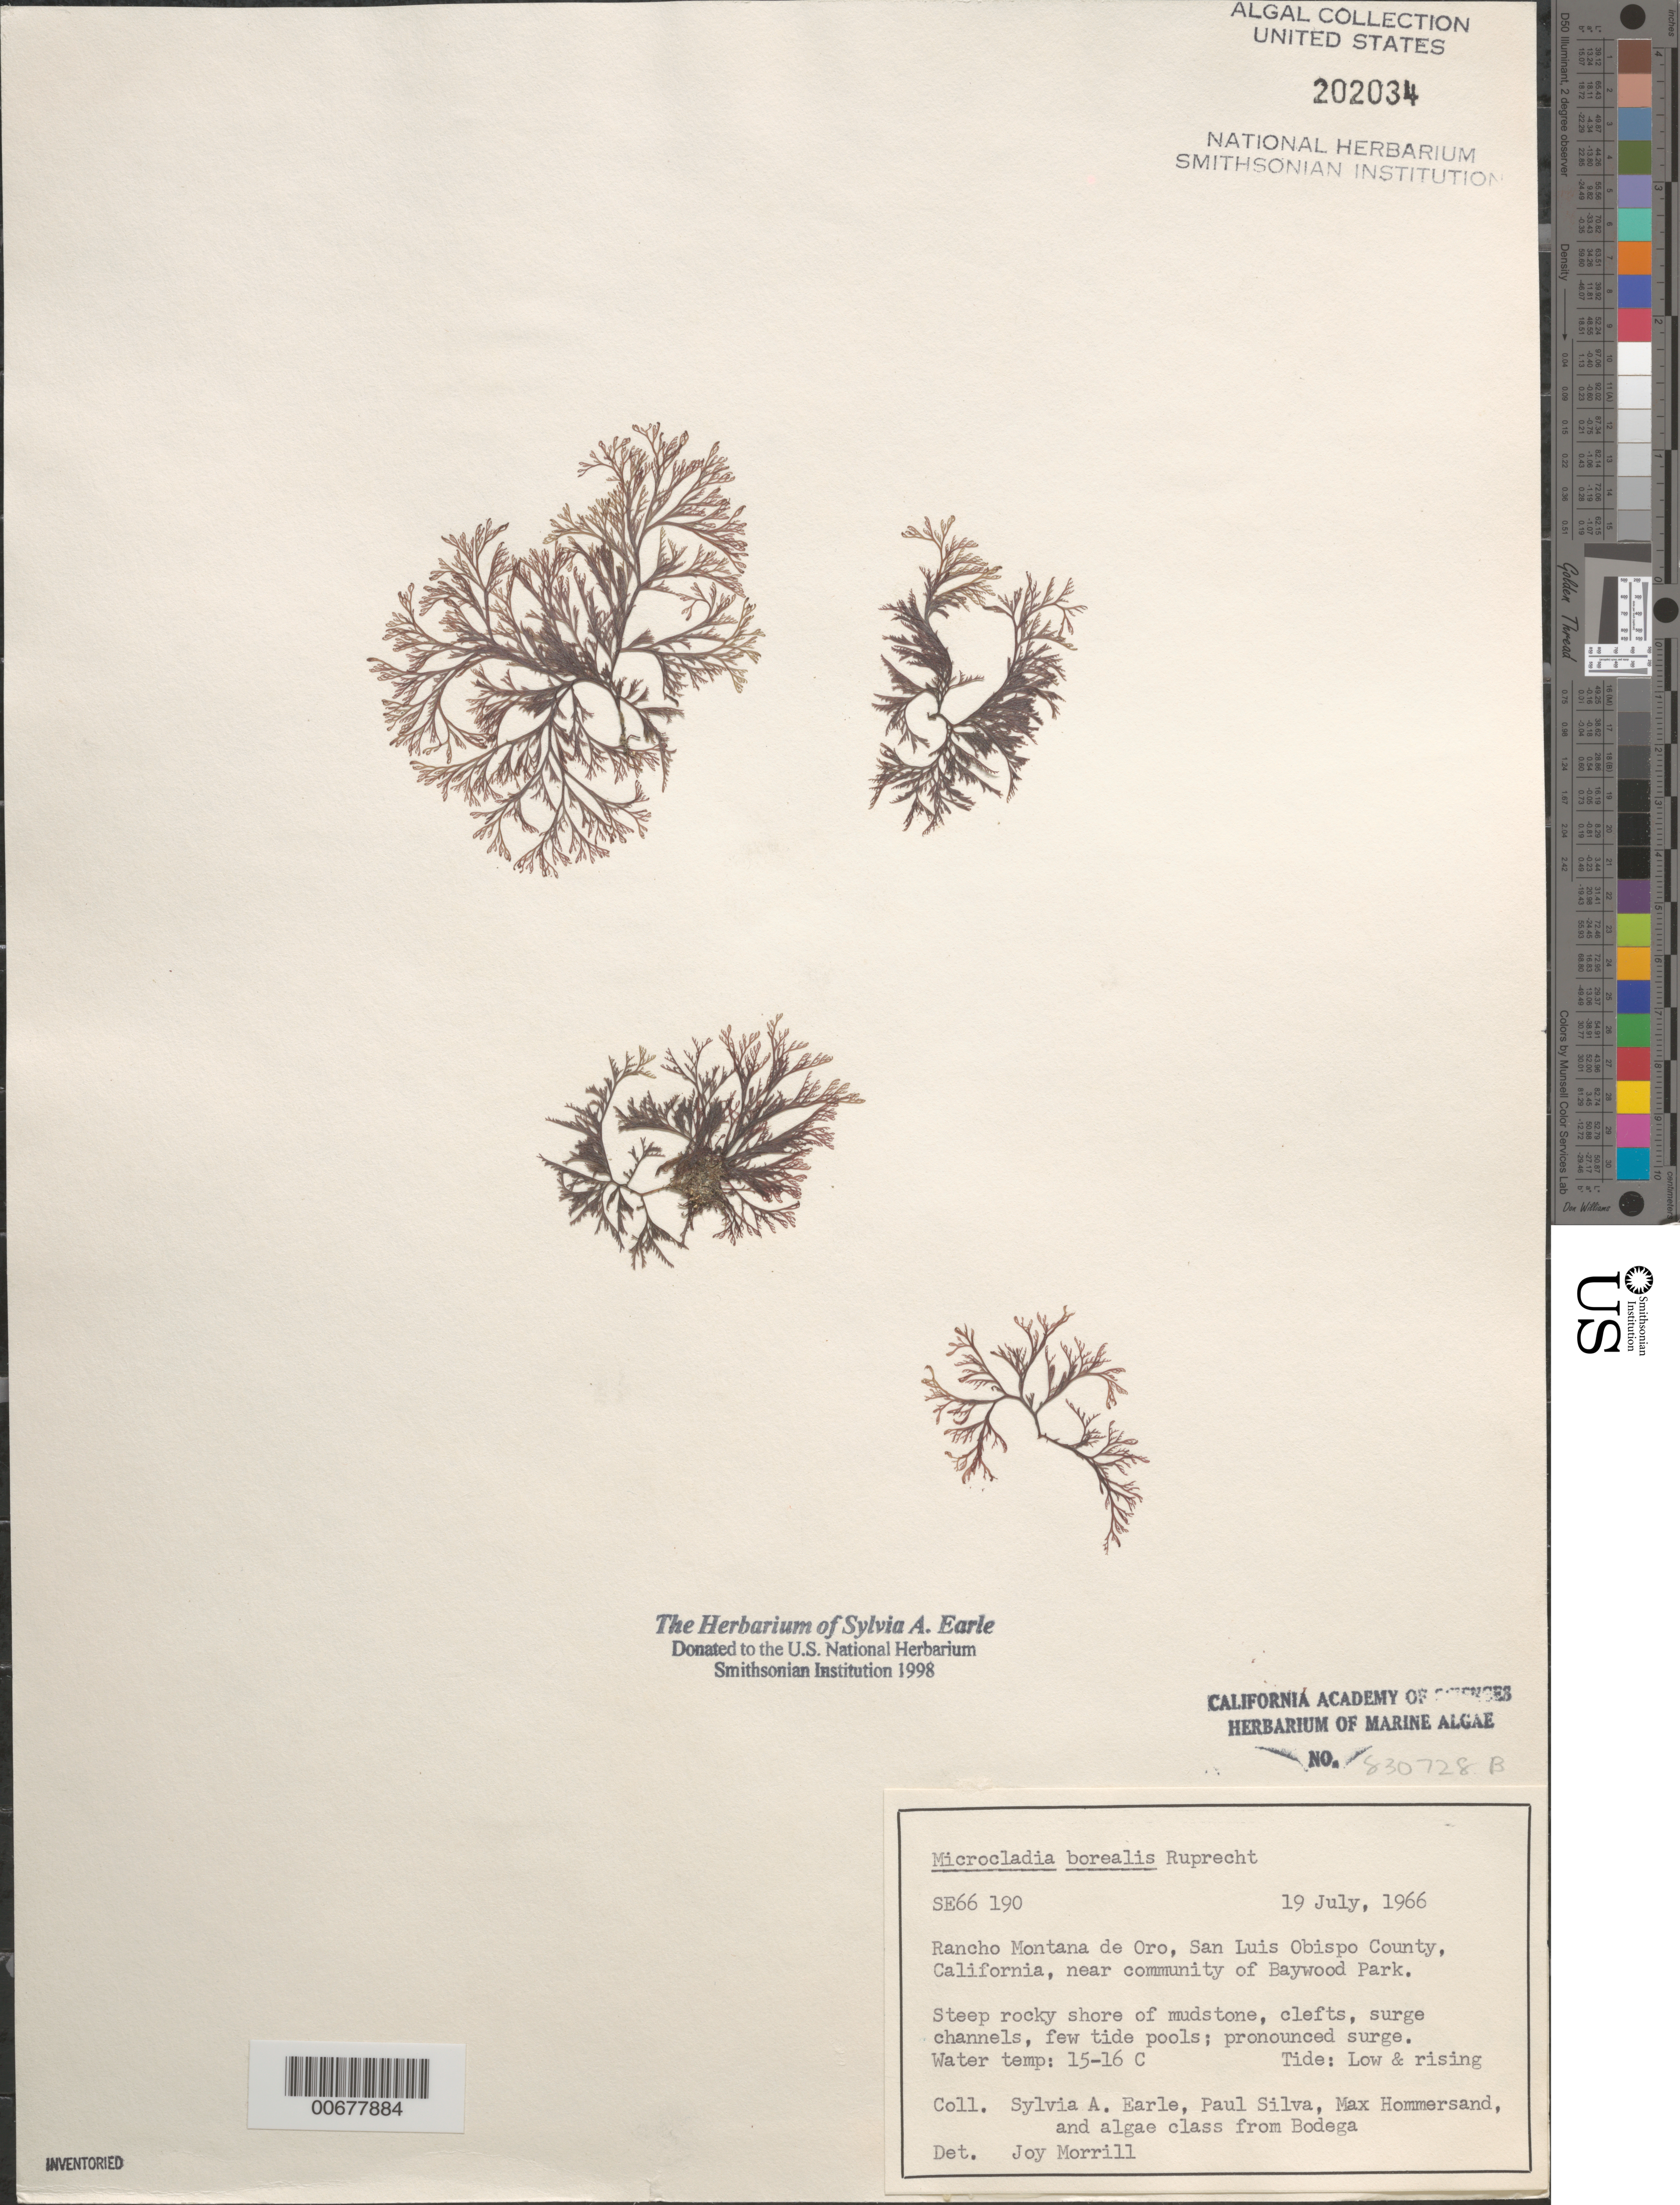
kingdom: Plantae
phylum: Rhodophyta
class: Florideophyceae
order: Ceramiales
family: Ceramiaceae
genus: Microcladia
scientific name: Microcladia borealis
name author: Rupr.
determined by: Morrill, J.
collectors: S. A. Earle, P. C. Silva, M. H. Hommersand & Bodega Algae Class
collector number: SE 66190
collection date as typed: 19 Jul 1966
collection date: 1966-07-19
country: United States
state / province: California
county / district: San Luis Obispo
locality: Rancho Montana de Oro, near Baywood Park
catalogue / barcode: US 202034